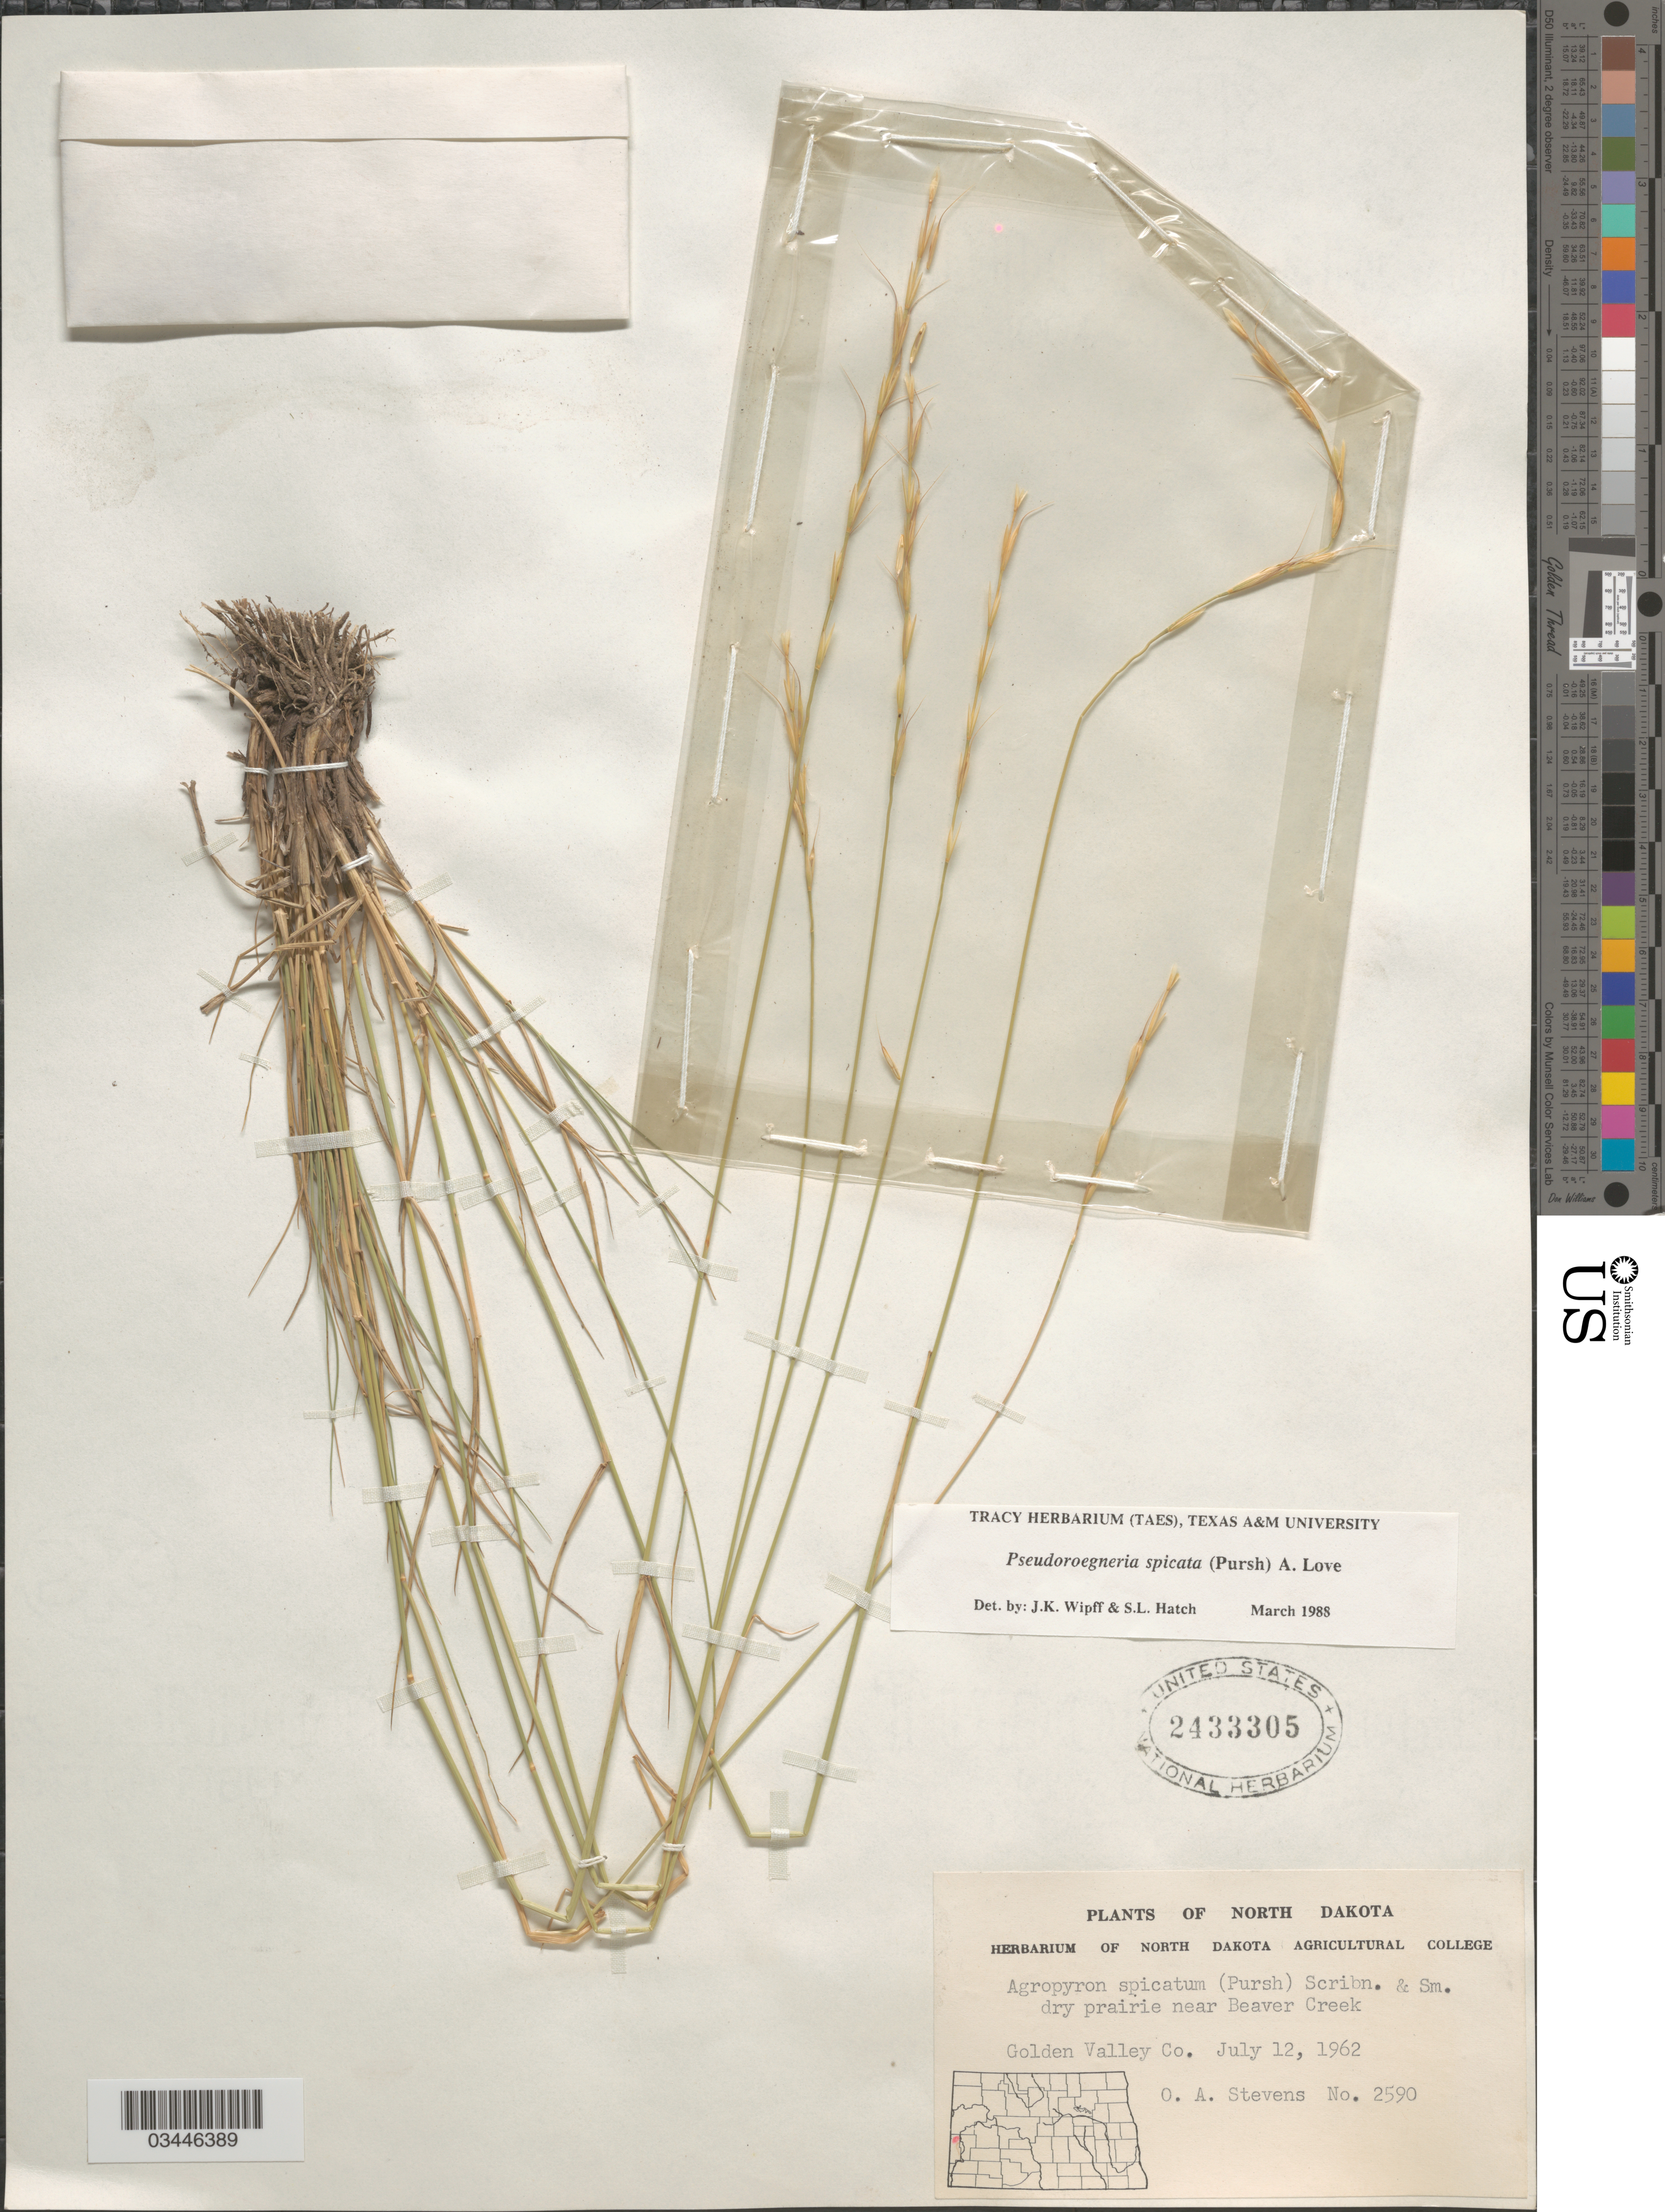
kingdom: Plantae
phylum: Tracheophyta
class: Liliopsida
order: Poales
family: Poaceae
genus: Pseudoroegneria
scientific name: Pseudoroegneria spicata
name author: (Pursh) Á. Löve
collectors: O. A. Stevens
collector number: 2590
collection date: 1962-07-12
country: United States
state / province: North Dakota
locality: Dry prairie near Beaver Creek. Golden Valley Co.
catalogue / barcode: US 2433305